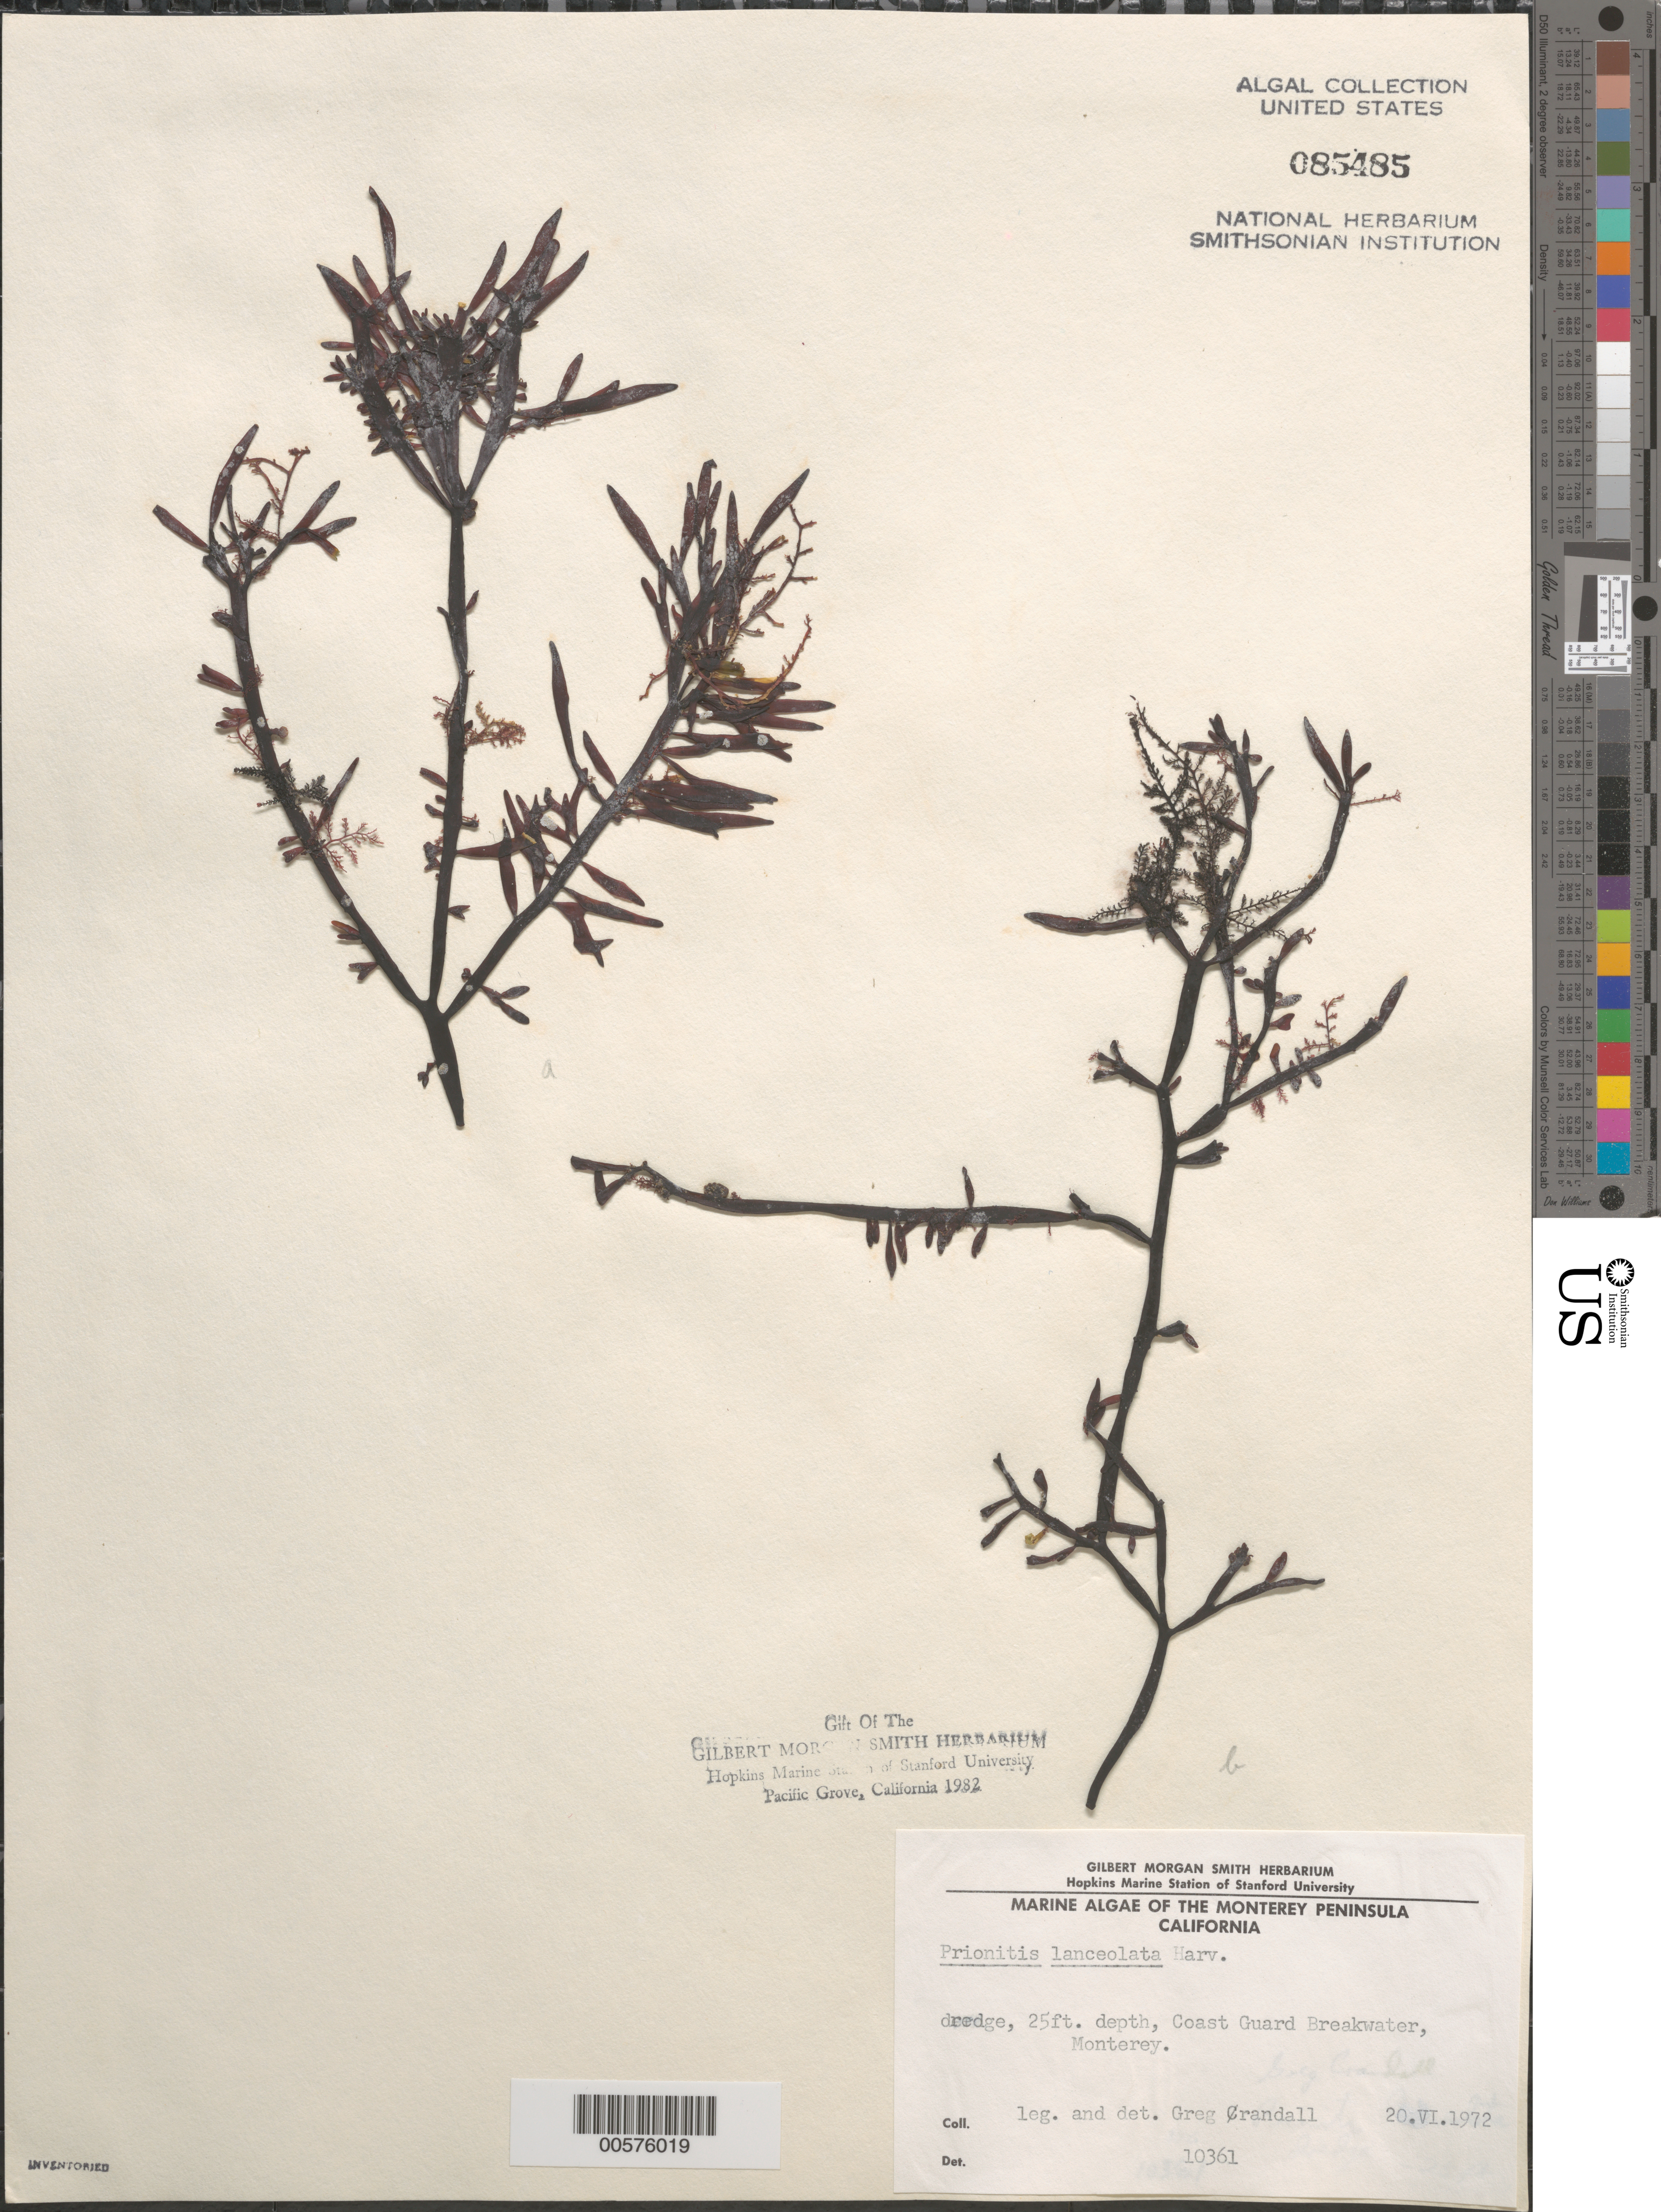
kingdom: Plantae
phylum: Rhodophyta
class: Florideophyceae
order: Cryptonemiales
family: Cryptonemiaceae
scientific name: Prionitis lanceolata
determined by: Crandall, G.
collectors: G. Crandall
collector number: IAA 10361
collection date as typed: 20 Jun 1972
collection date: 1972-06-20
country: United States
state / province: California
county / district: Monterey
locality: Monterey, Coast Guard breakwater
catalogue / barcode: US 85485